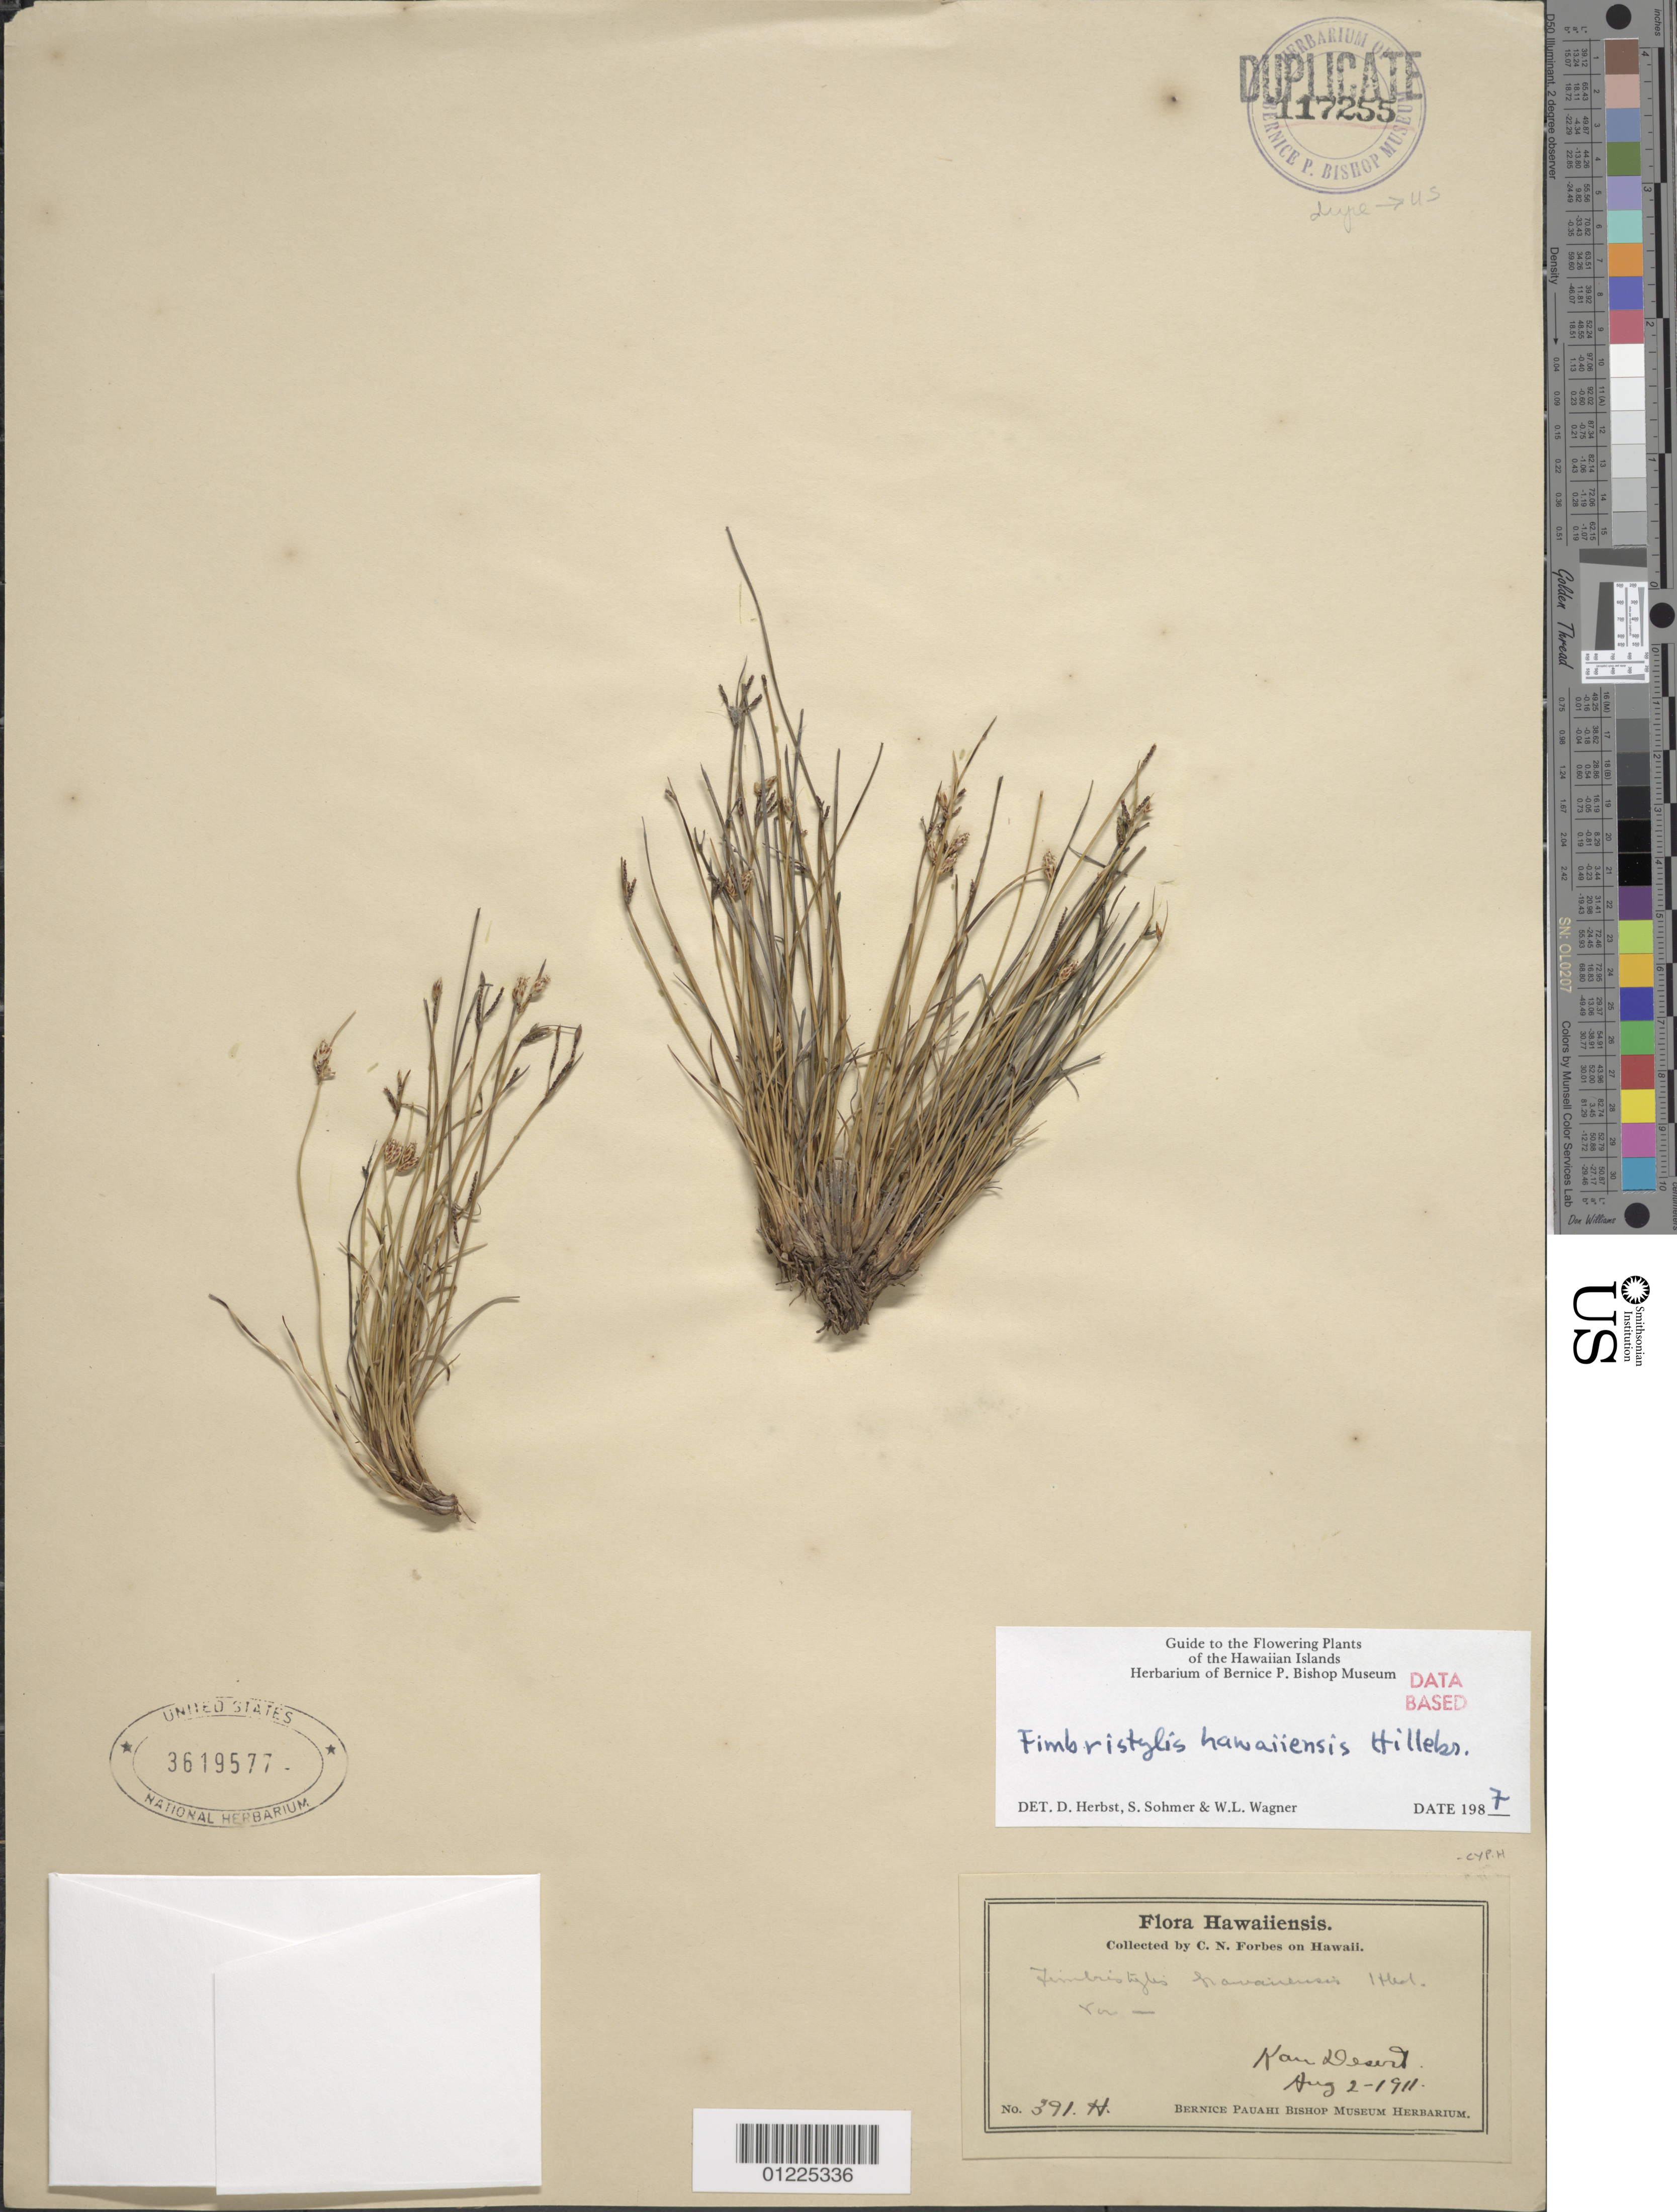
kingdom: Plantae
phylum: Tracheophyta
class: Liliopsida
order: Poales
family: Cyperaceae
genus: Fimbristylis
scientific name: Fimbristylis hawaiiensis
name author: Hillebr.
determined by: Herbst, D. R.; Sohmer, S. H.; Wagner, W. L.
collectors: C. N. Forbes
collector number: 391.H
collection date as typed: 2 Aug 1911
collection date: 1911-08-02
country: United States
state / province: Hawaii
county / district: Hawaii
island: Hawaii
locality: Kau Desert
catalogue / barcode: US 3619577